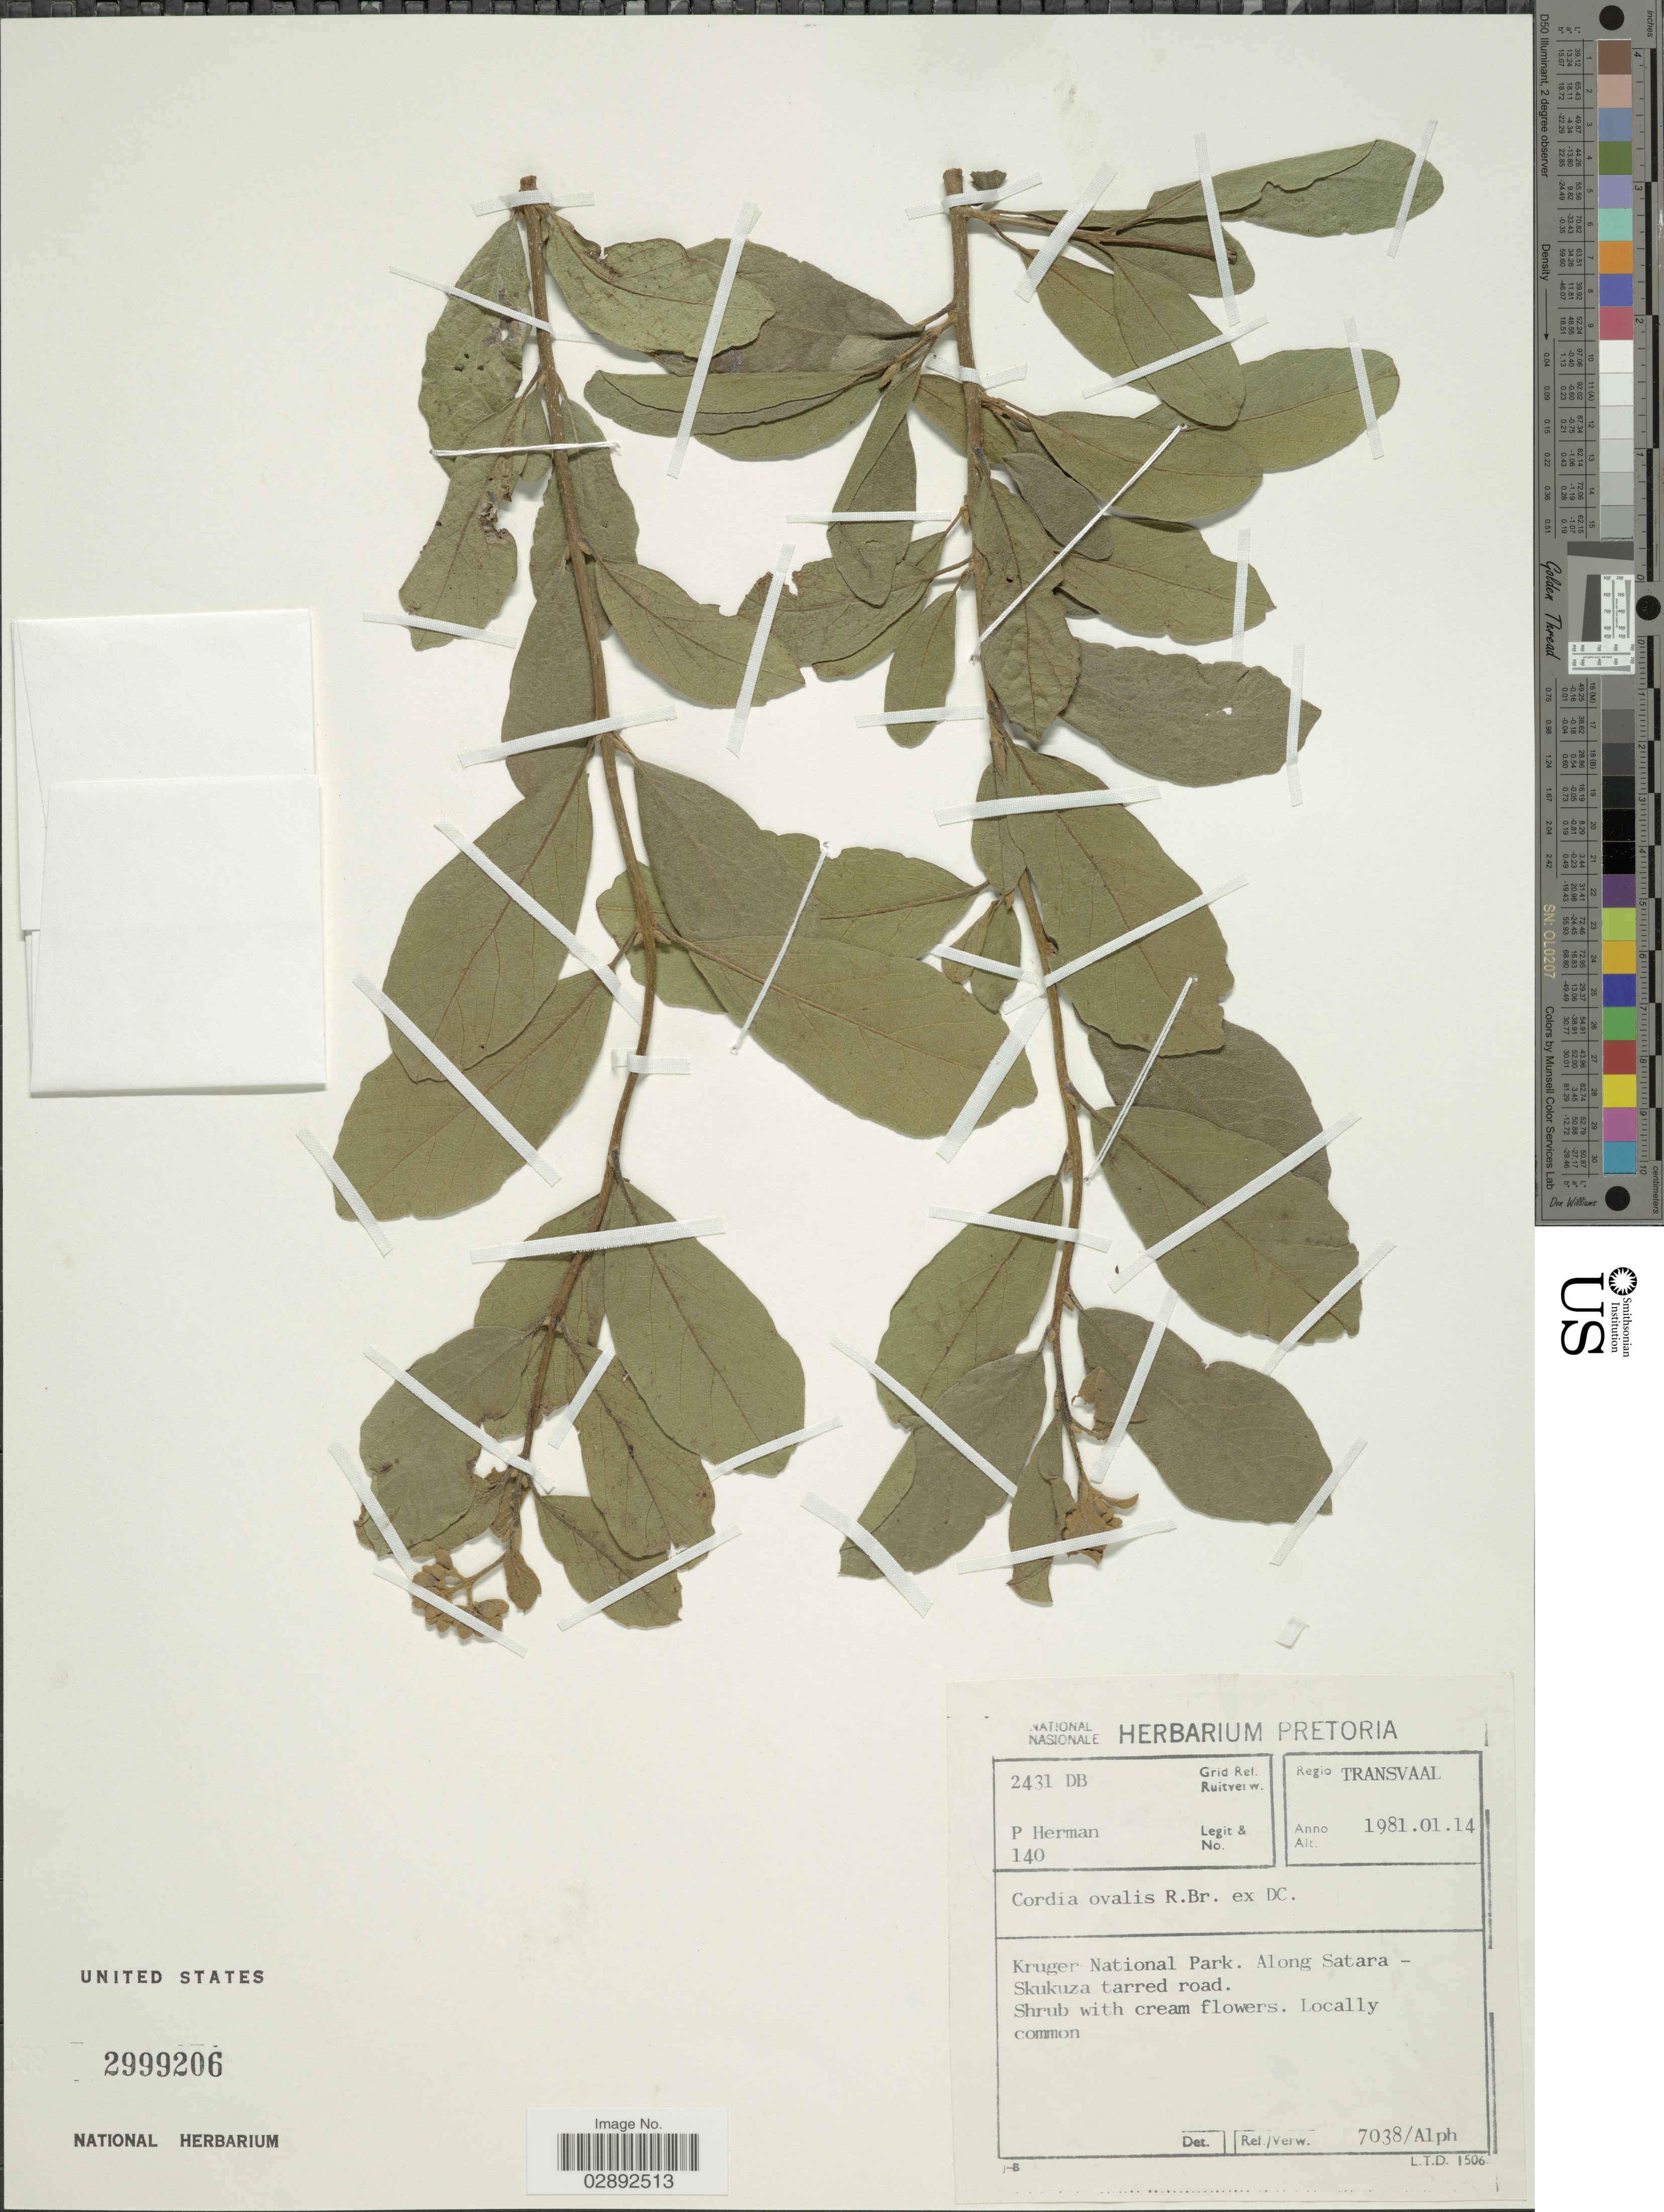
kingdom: Plantae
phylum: Tracheophyta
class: Magnoliopsida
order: Boraginales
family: Cordiaceae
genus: Cordia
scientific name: Cordia ovalis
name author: R. Br. ex DC.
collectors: P. Herman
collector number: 140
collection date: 1981-01-14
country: South Africa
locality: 2431 DB Grid Ref. Ruitverw. Regio Transvaal. Kruger National Park. Along Satara - Skukuza tarred road.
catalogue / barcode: US 299206